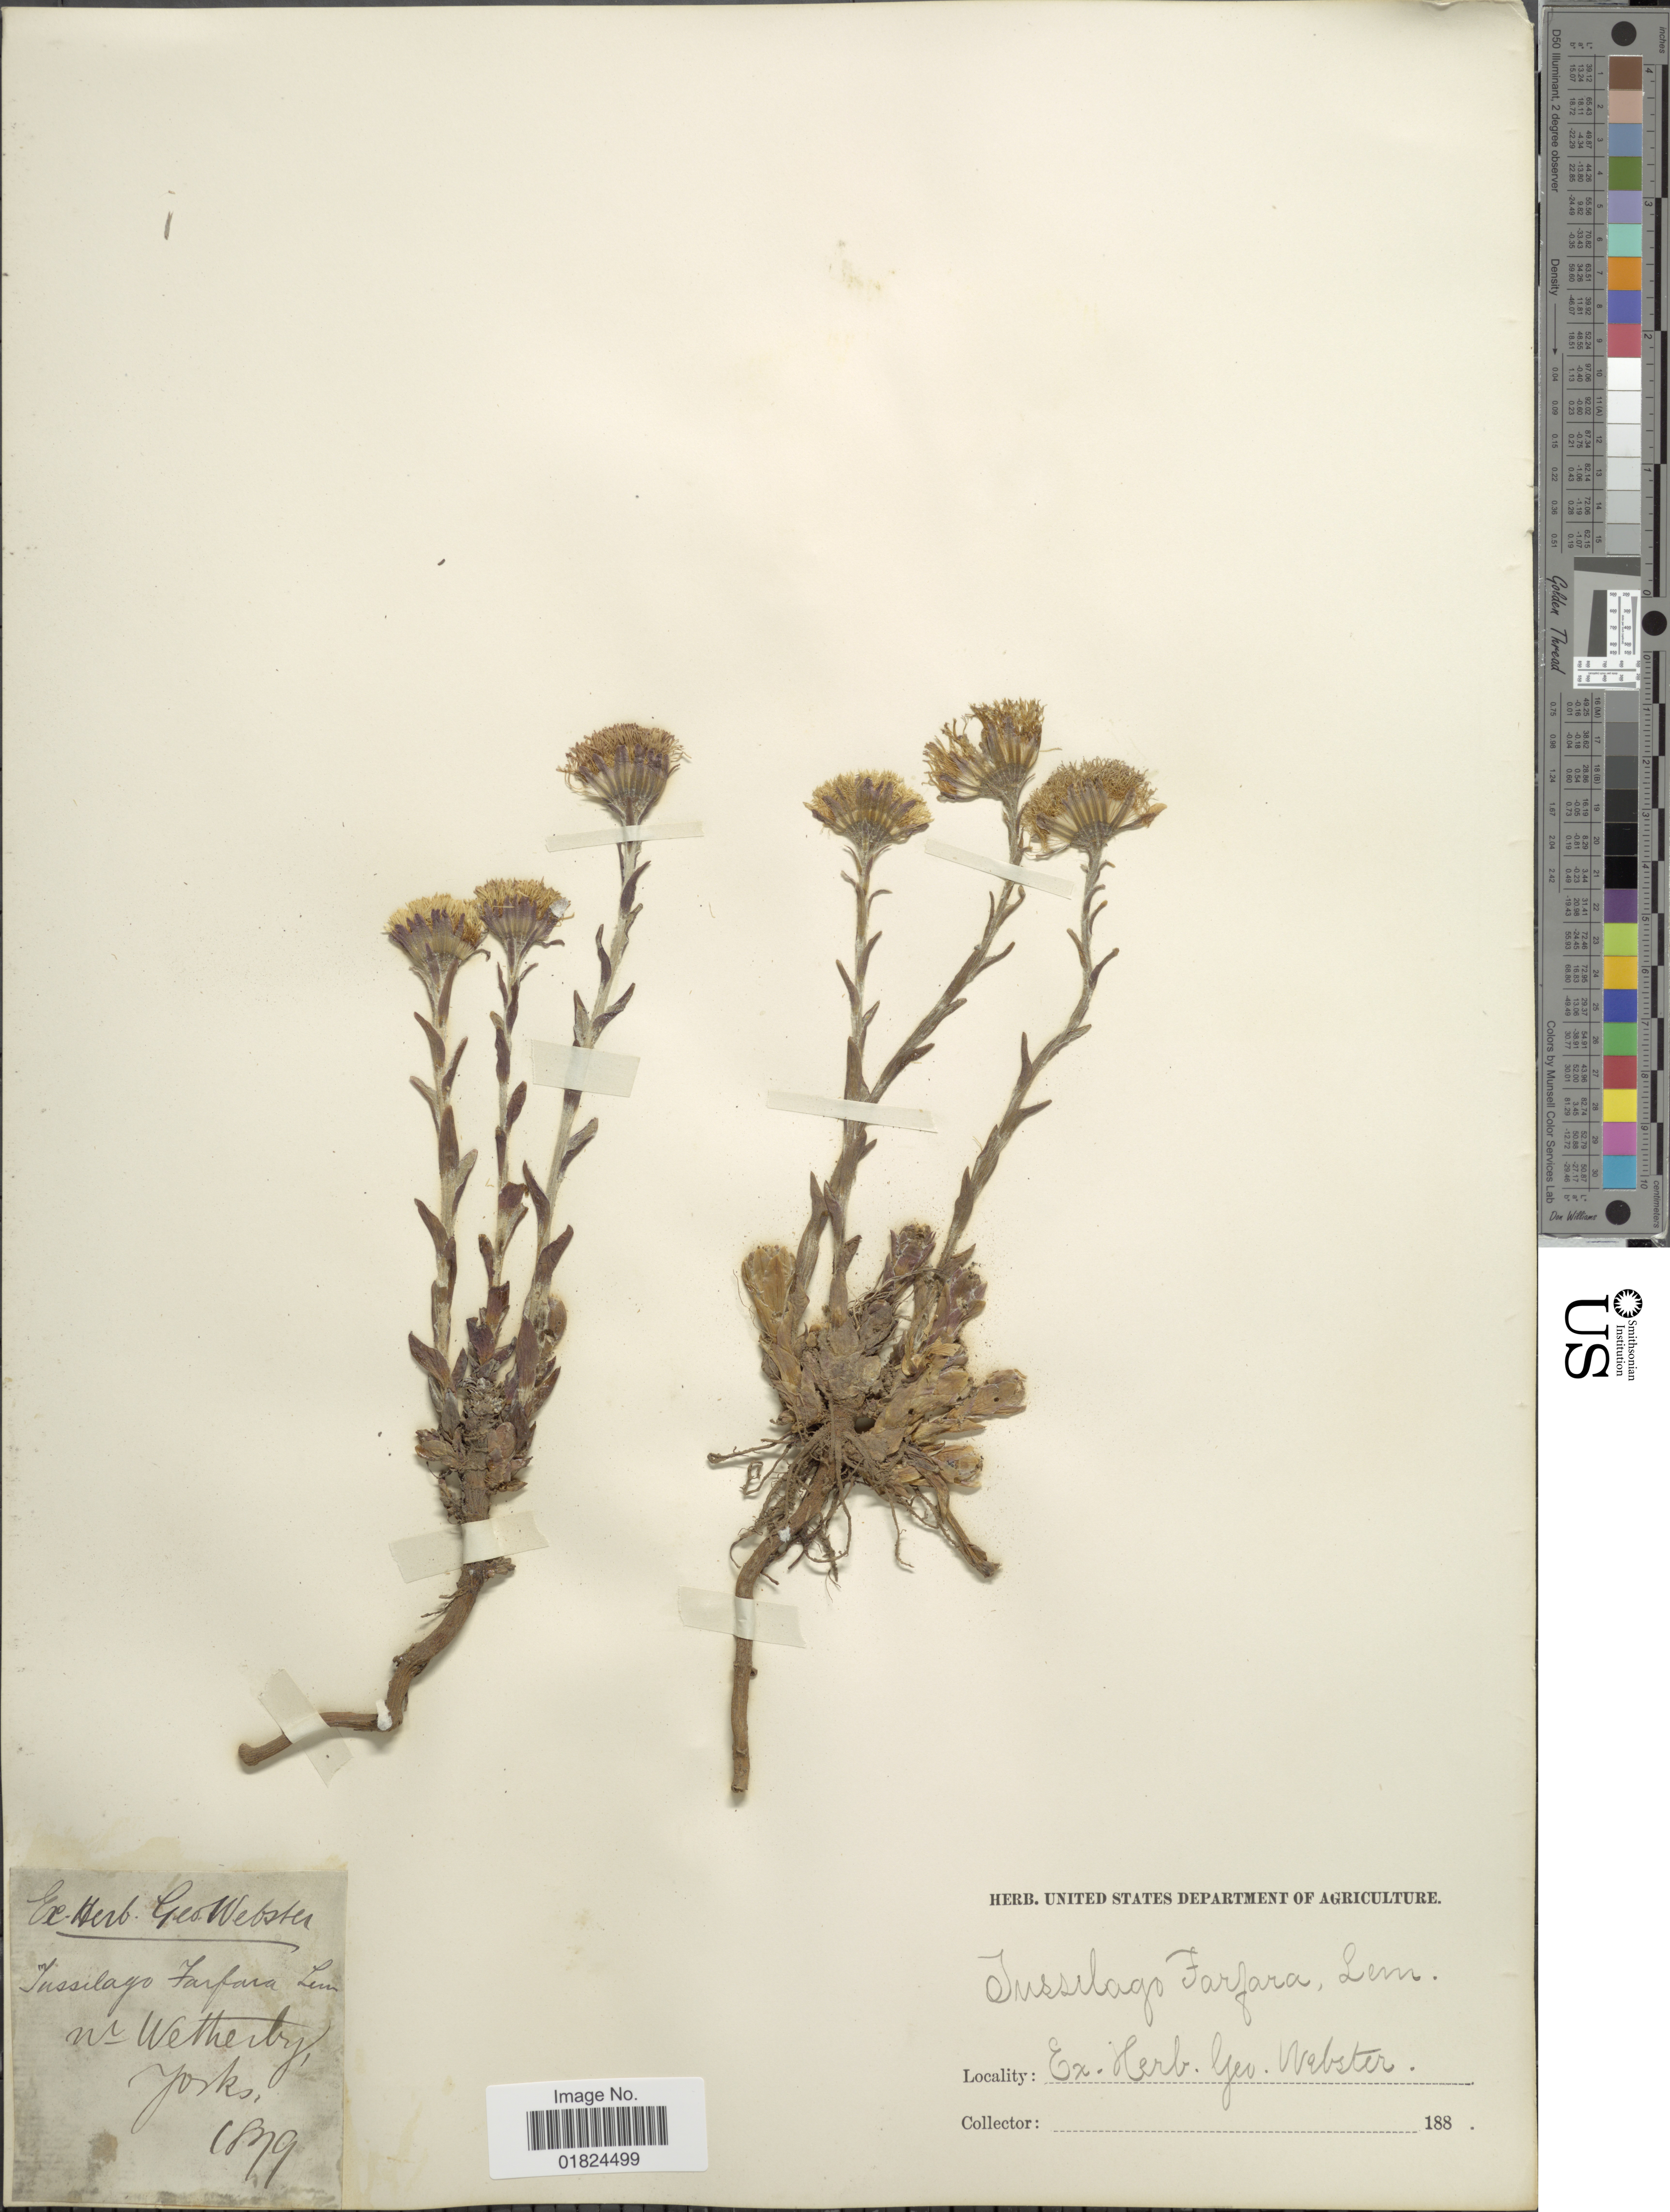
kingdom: Plantae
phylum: Tracheophyta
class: Magnoliopsida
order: Asterales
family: Asteraceae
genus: Tussilago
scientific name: Tussilago farfara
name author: L.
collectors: ex herb. Geo. Webster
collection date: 1879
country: United Kingdom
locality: Wetherby, Yorks